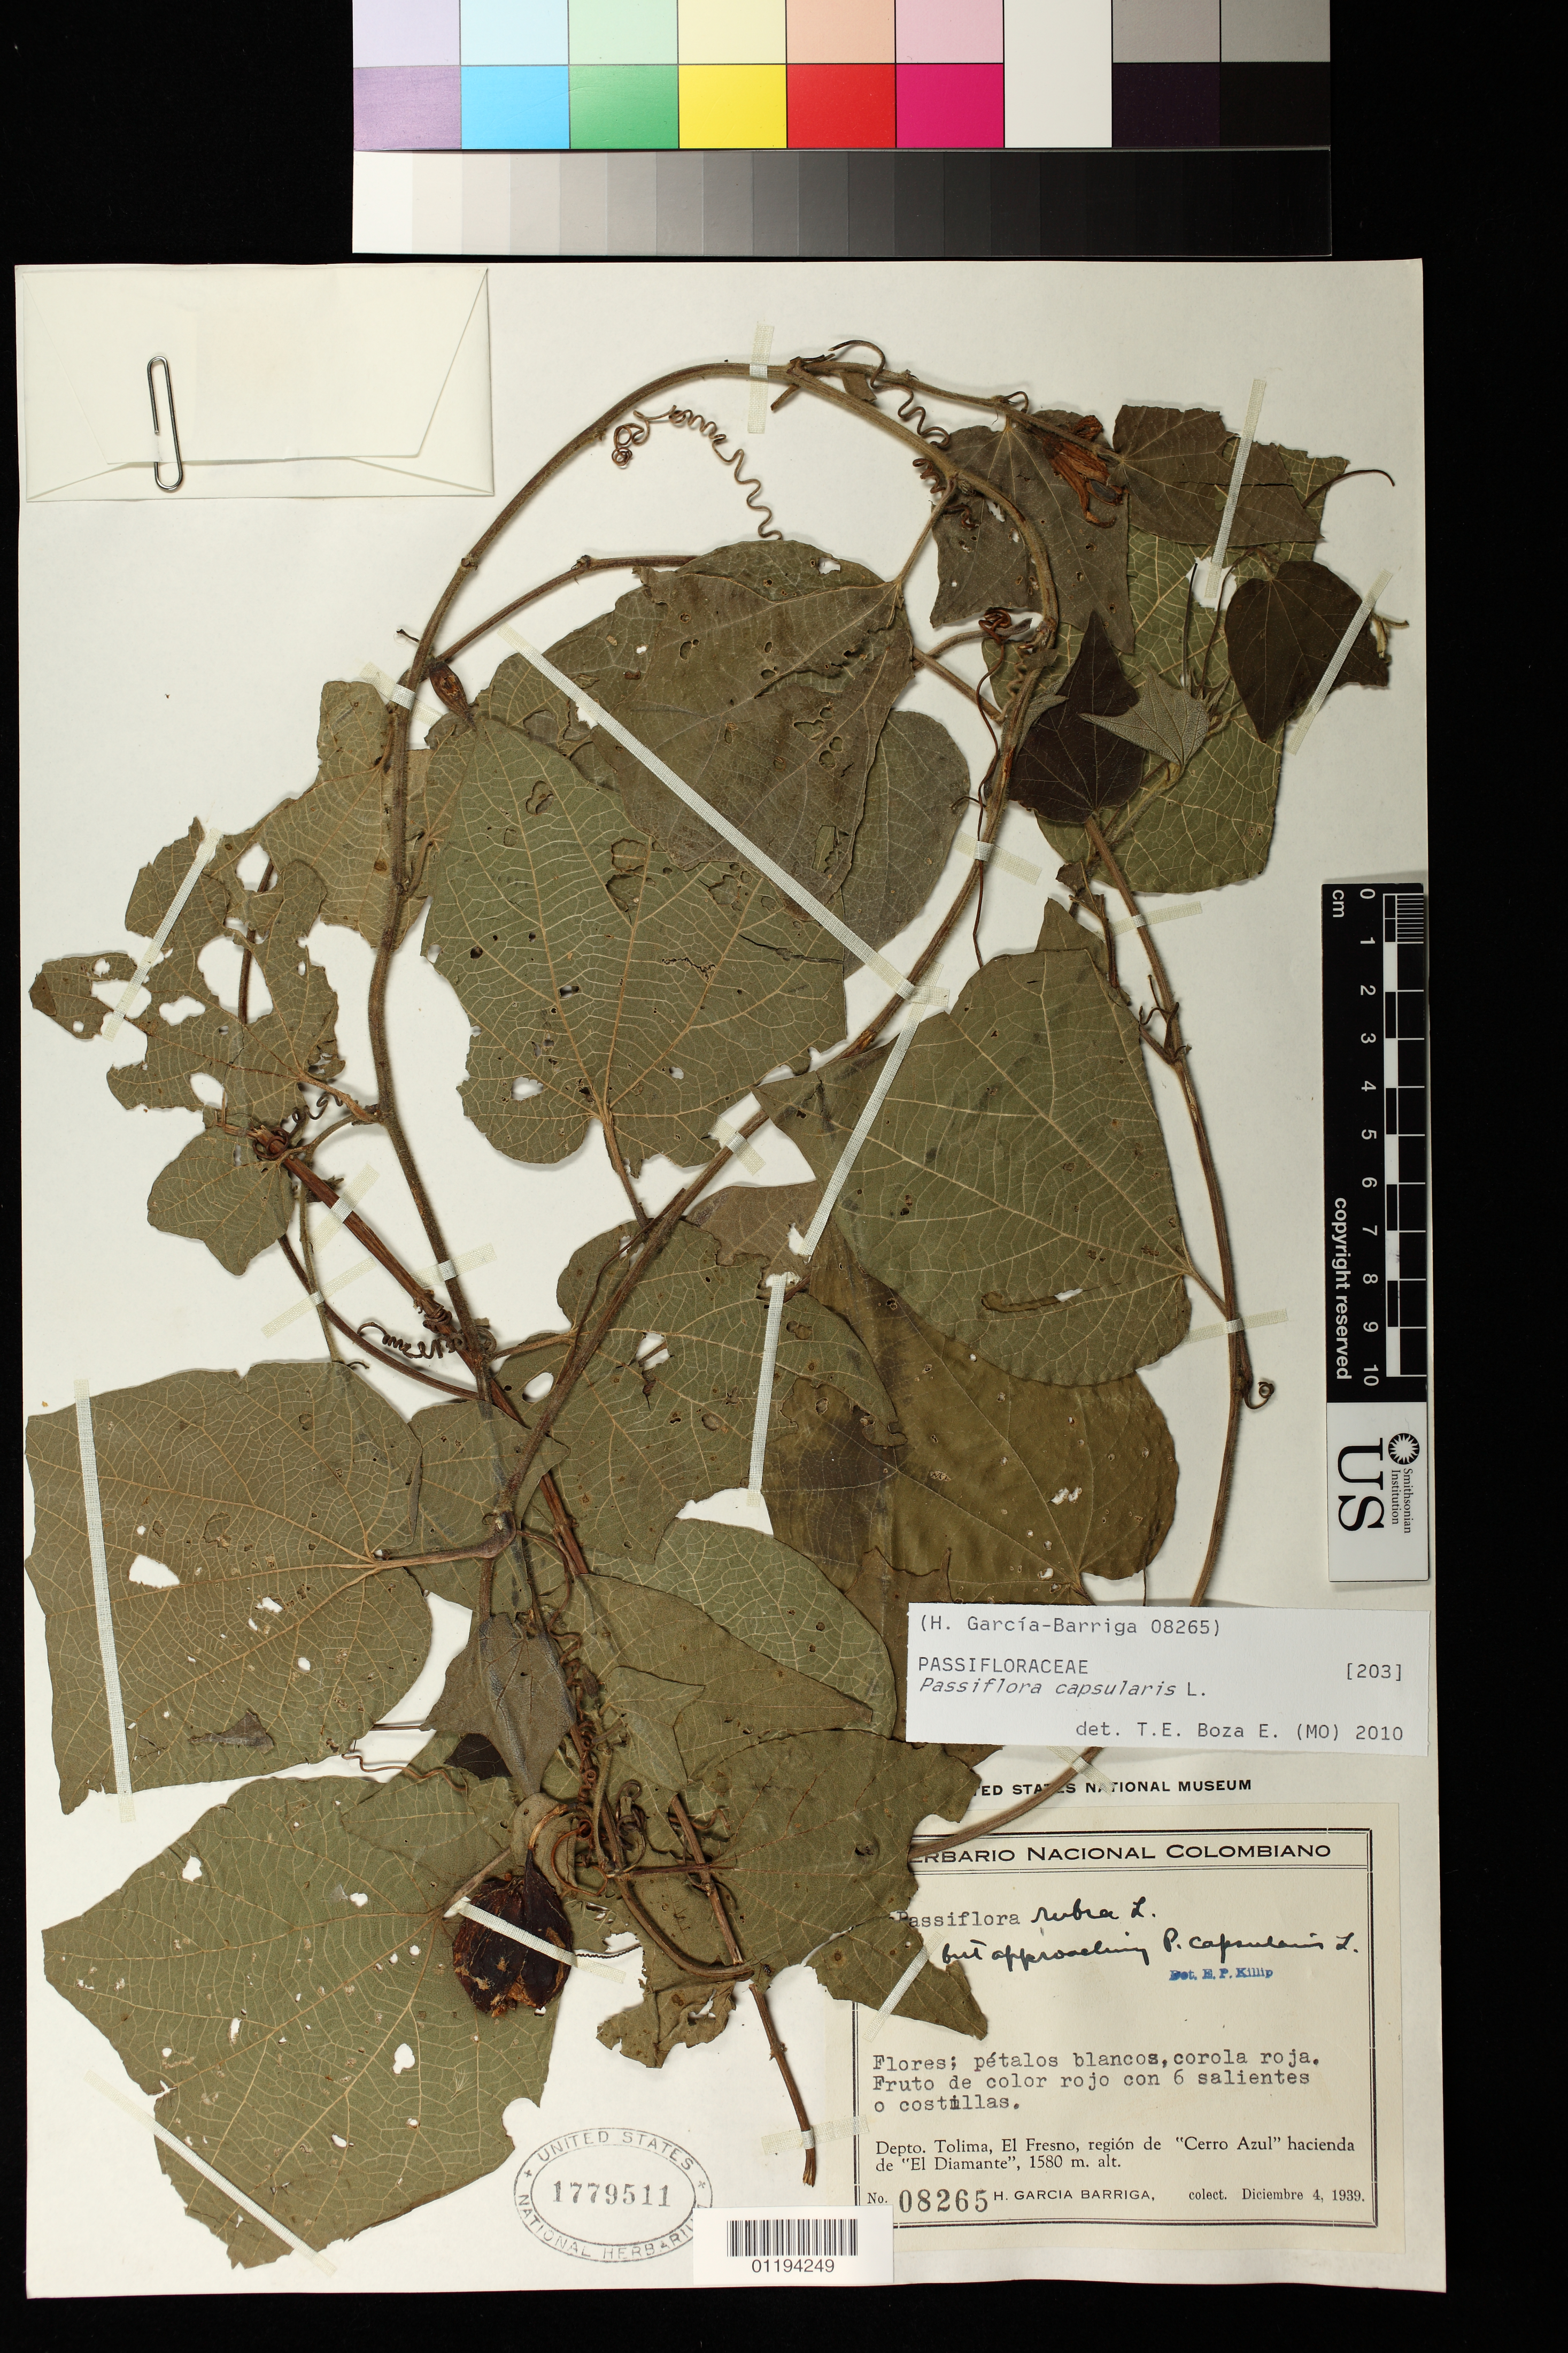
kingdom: Plantae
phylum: Tracheophyta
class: Magnoliopsida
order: Malpighiales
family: Passifloraceae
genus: Passiflora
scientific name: Passiflora capsularis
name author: L.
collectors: H. García Barriga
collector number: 8265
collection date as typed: Dec 4 1939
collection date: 1939-12-04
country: Colombia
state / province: Tolima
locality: Depto. Tolima, El Fresno, region de "Cerro Azul" hacienda de "El Diamante."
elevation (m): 1580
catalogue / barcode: US 1779511